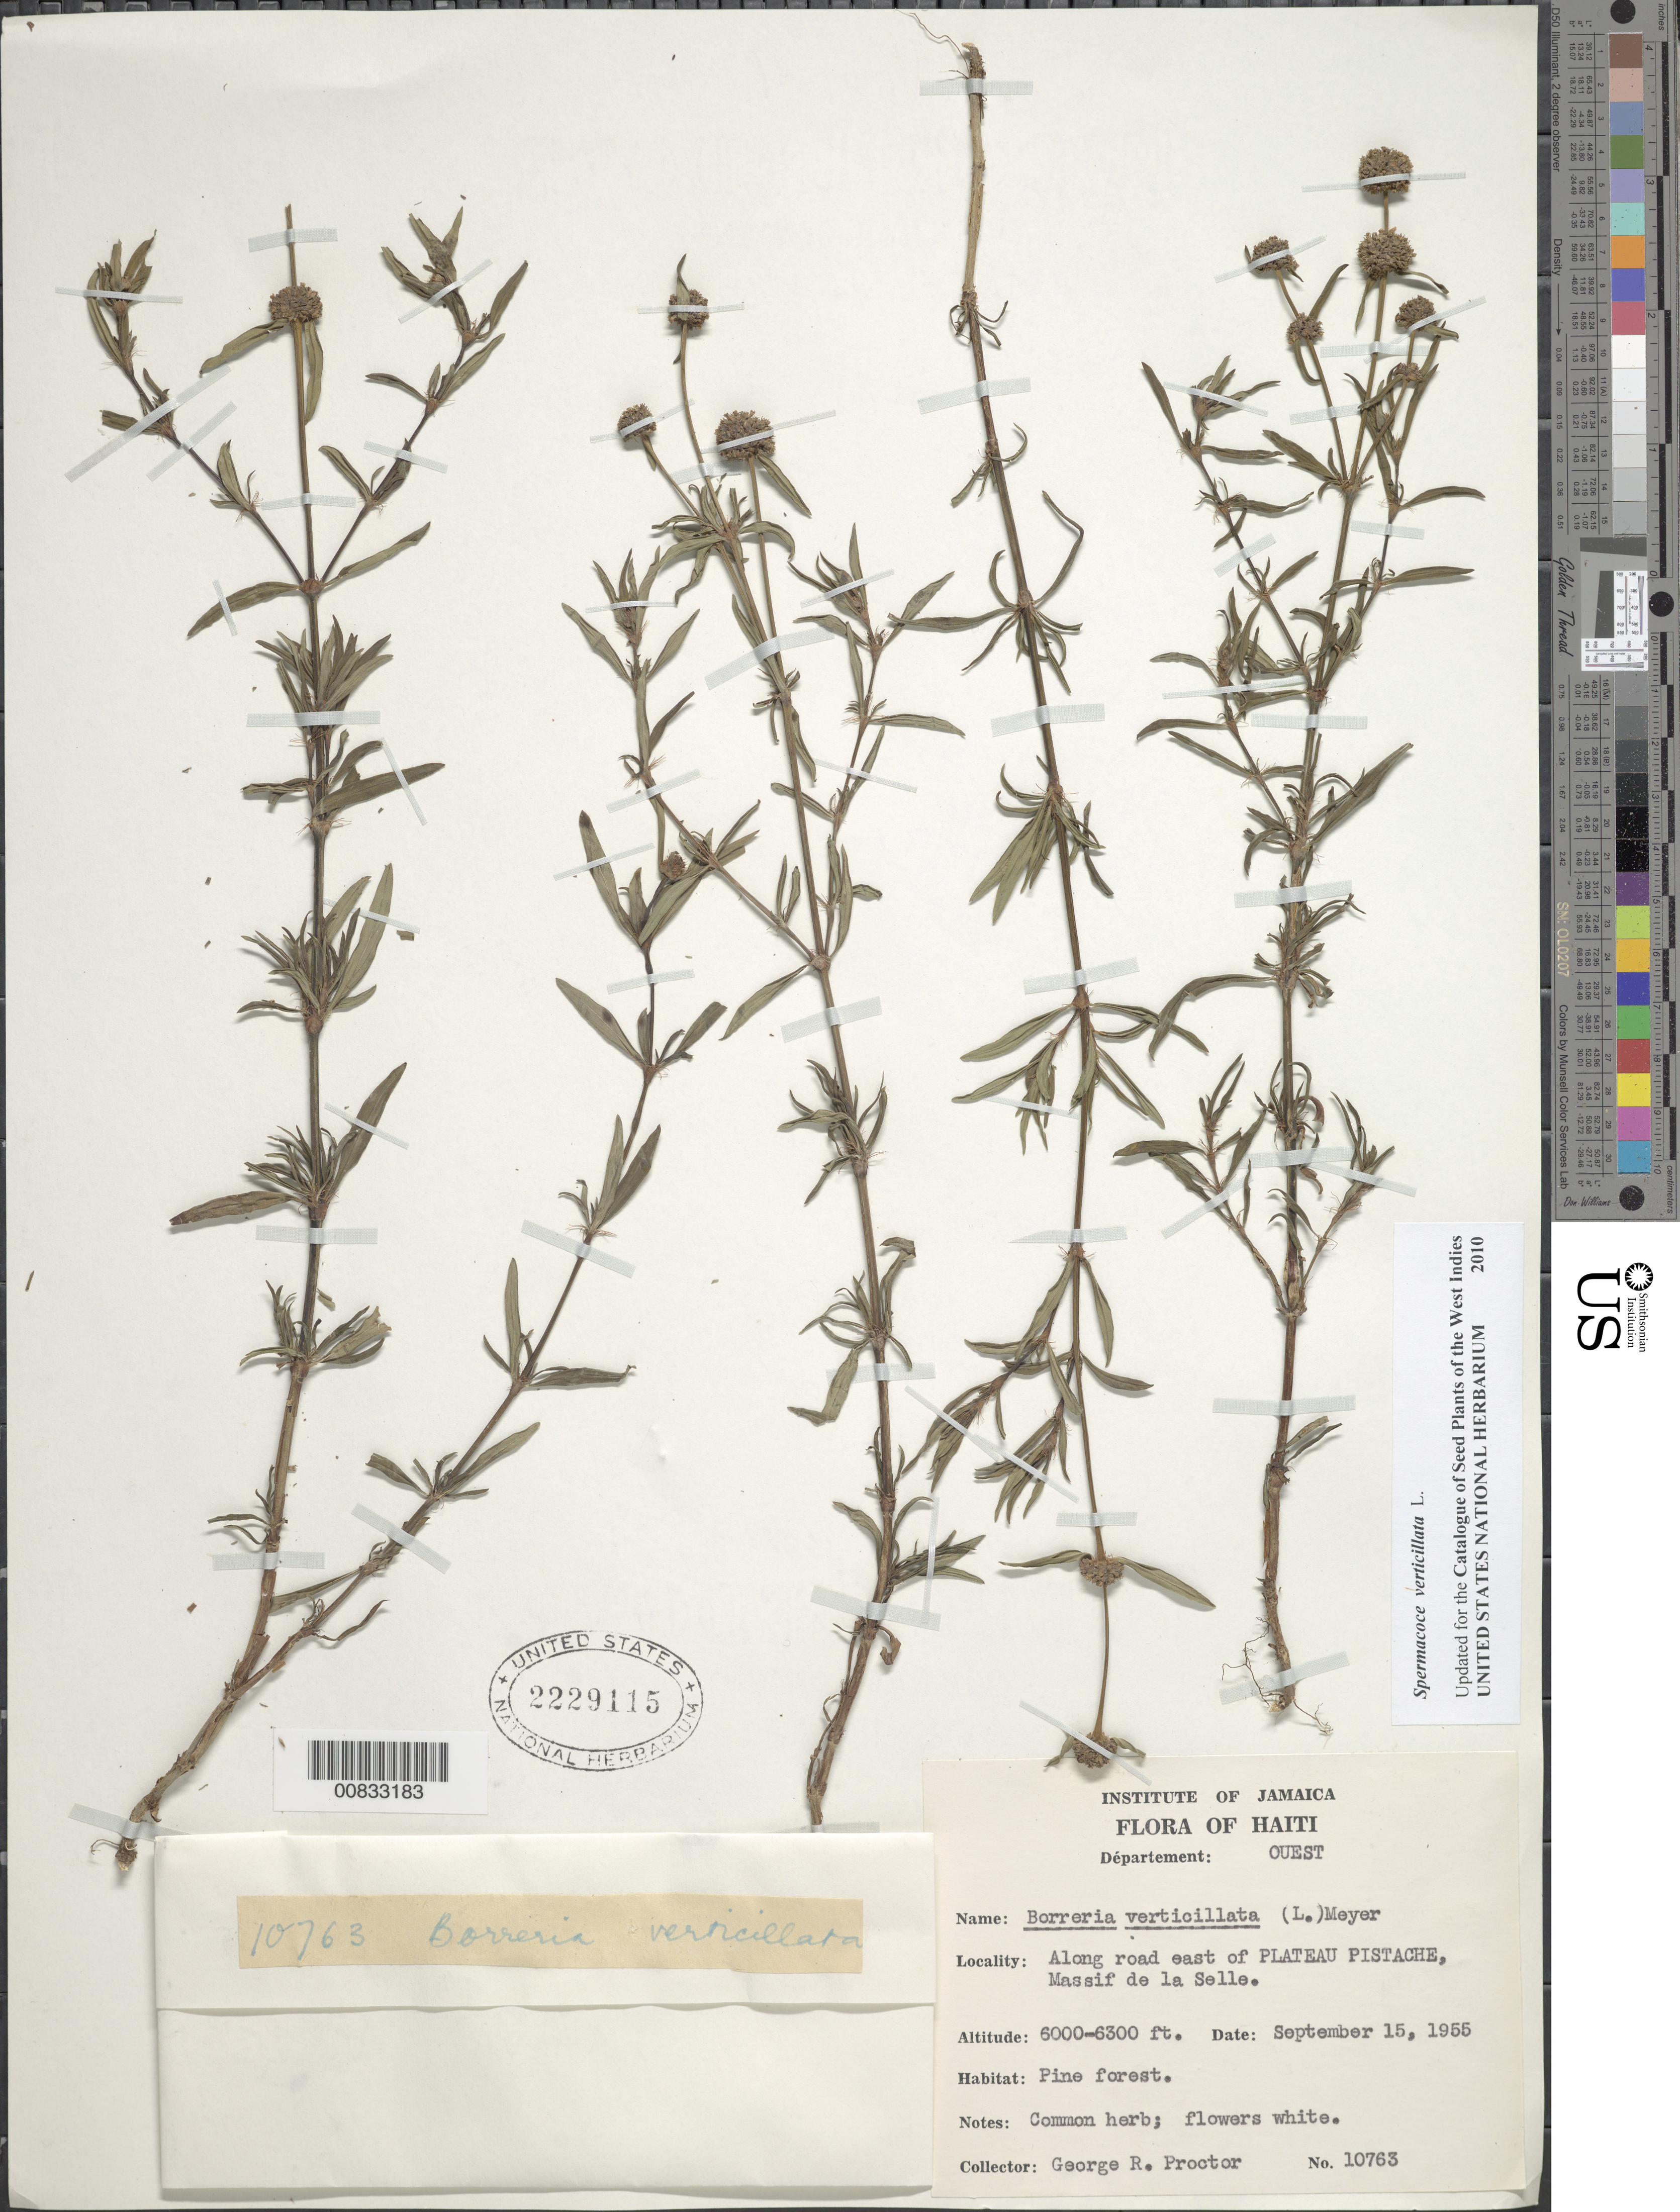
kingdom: Plantae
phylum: Tracheophyta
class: Magnoliopsida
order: Gentianales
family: Rubiaceae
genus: Spermacoce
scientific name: Spermacoce verticillata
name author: L.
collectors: G. R. Proctor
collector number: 10763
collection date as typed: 15 Sep 1955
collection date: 1955-09-15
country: Haiti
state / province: Ouest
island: Hispaniola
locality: Along road E of Plateau Pistache, Massif de la Selle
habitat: Pine forest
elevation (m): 1829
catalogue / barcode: US 2229115